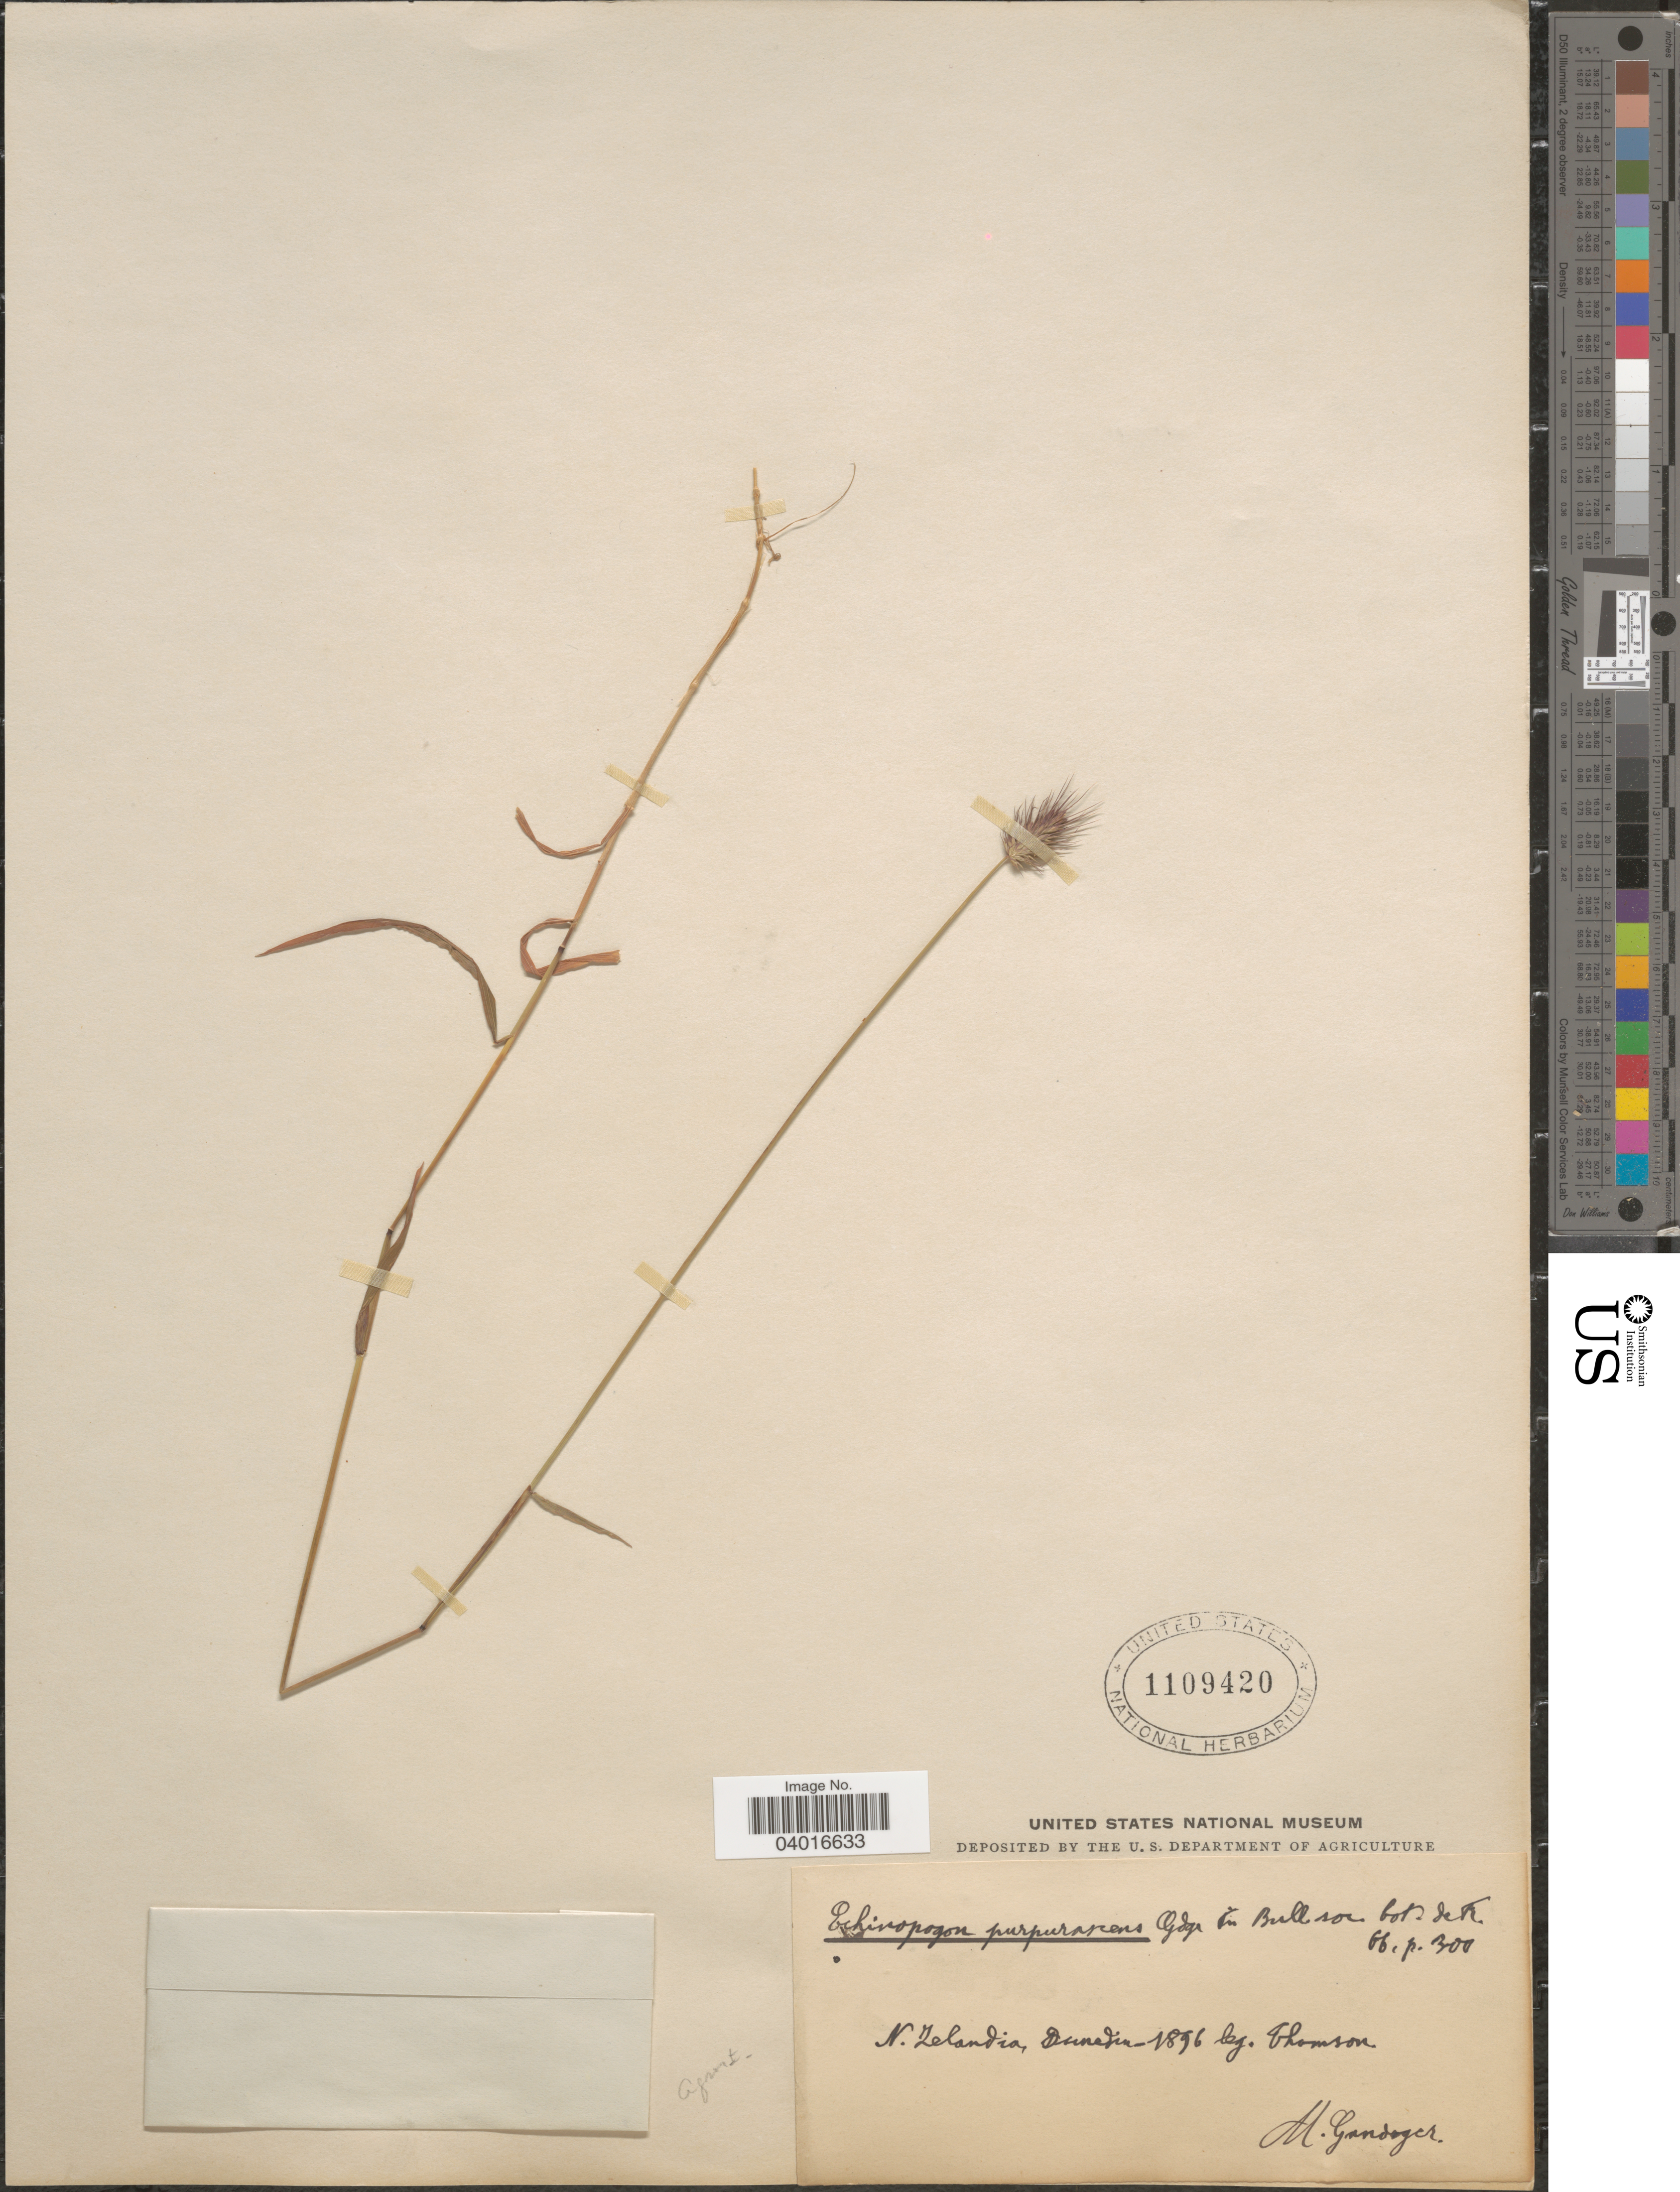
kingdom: Plantae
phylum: Tracheophyta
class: Liliopsida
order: Poales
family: Poaceae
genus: Echinopogon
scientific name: Echinopogon ovatus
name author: (G. Forst.) P. Beauv.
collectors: -- Thomson & M. Gandoger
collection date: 1896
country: New Zealand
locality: N. Zelandia, Dunedin.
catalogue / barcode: US 1109420